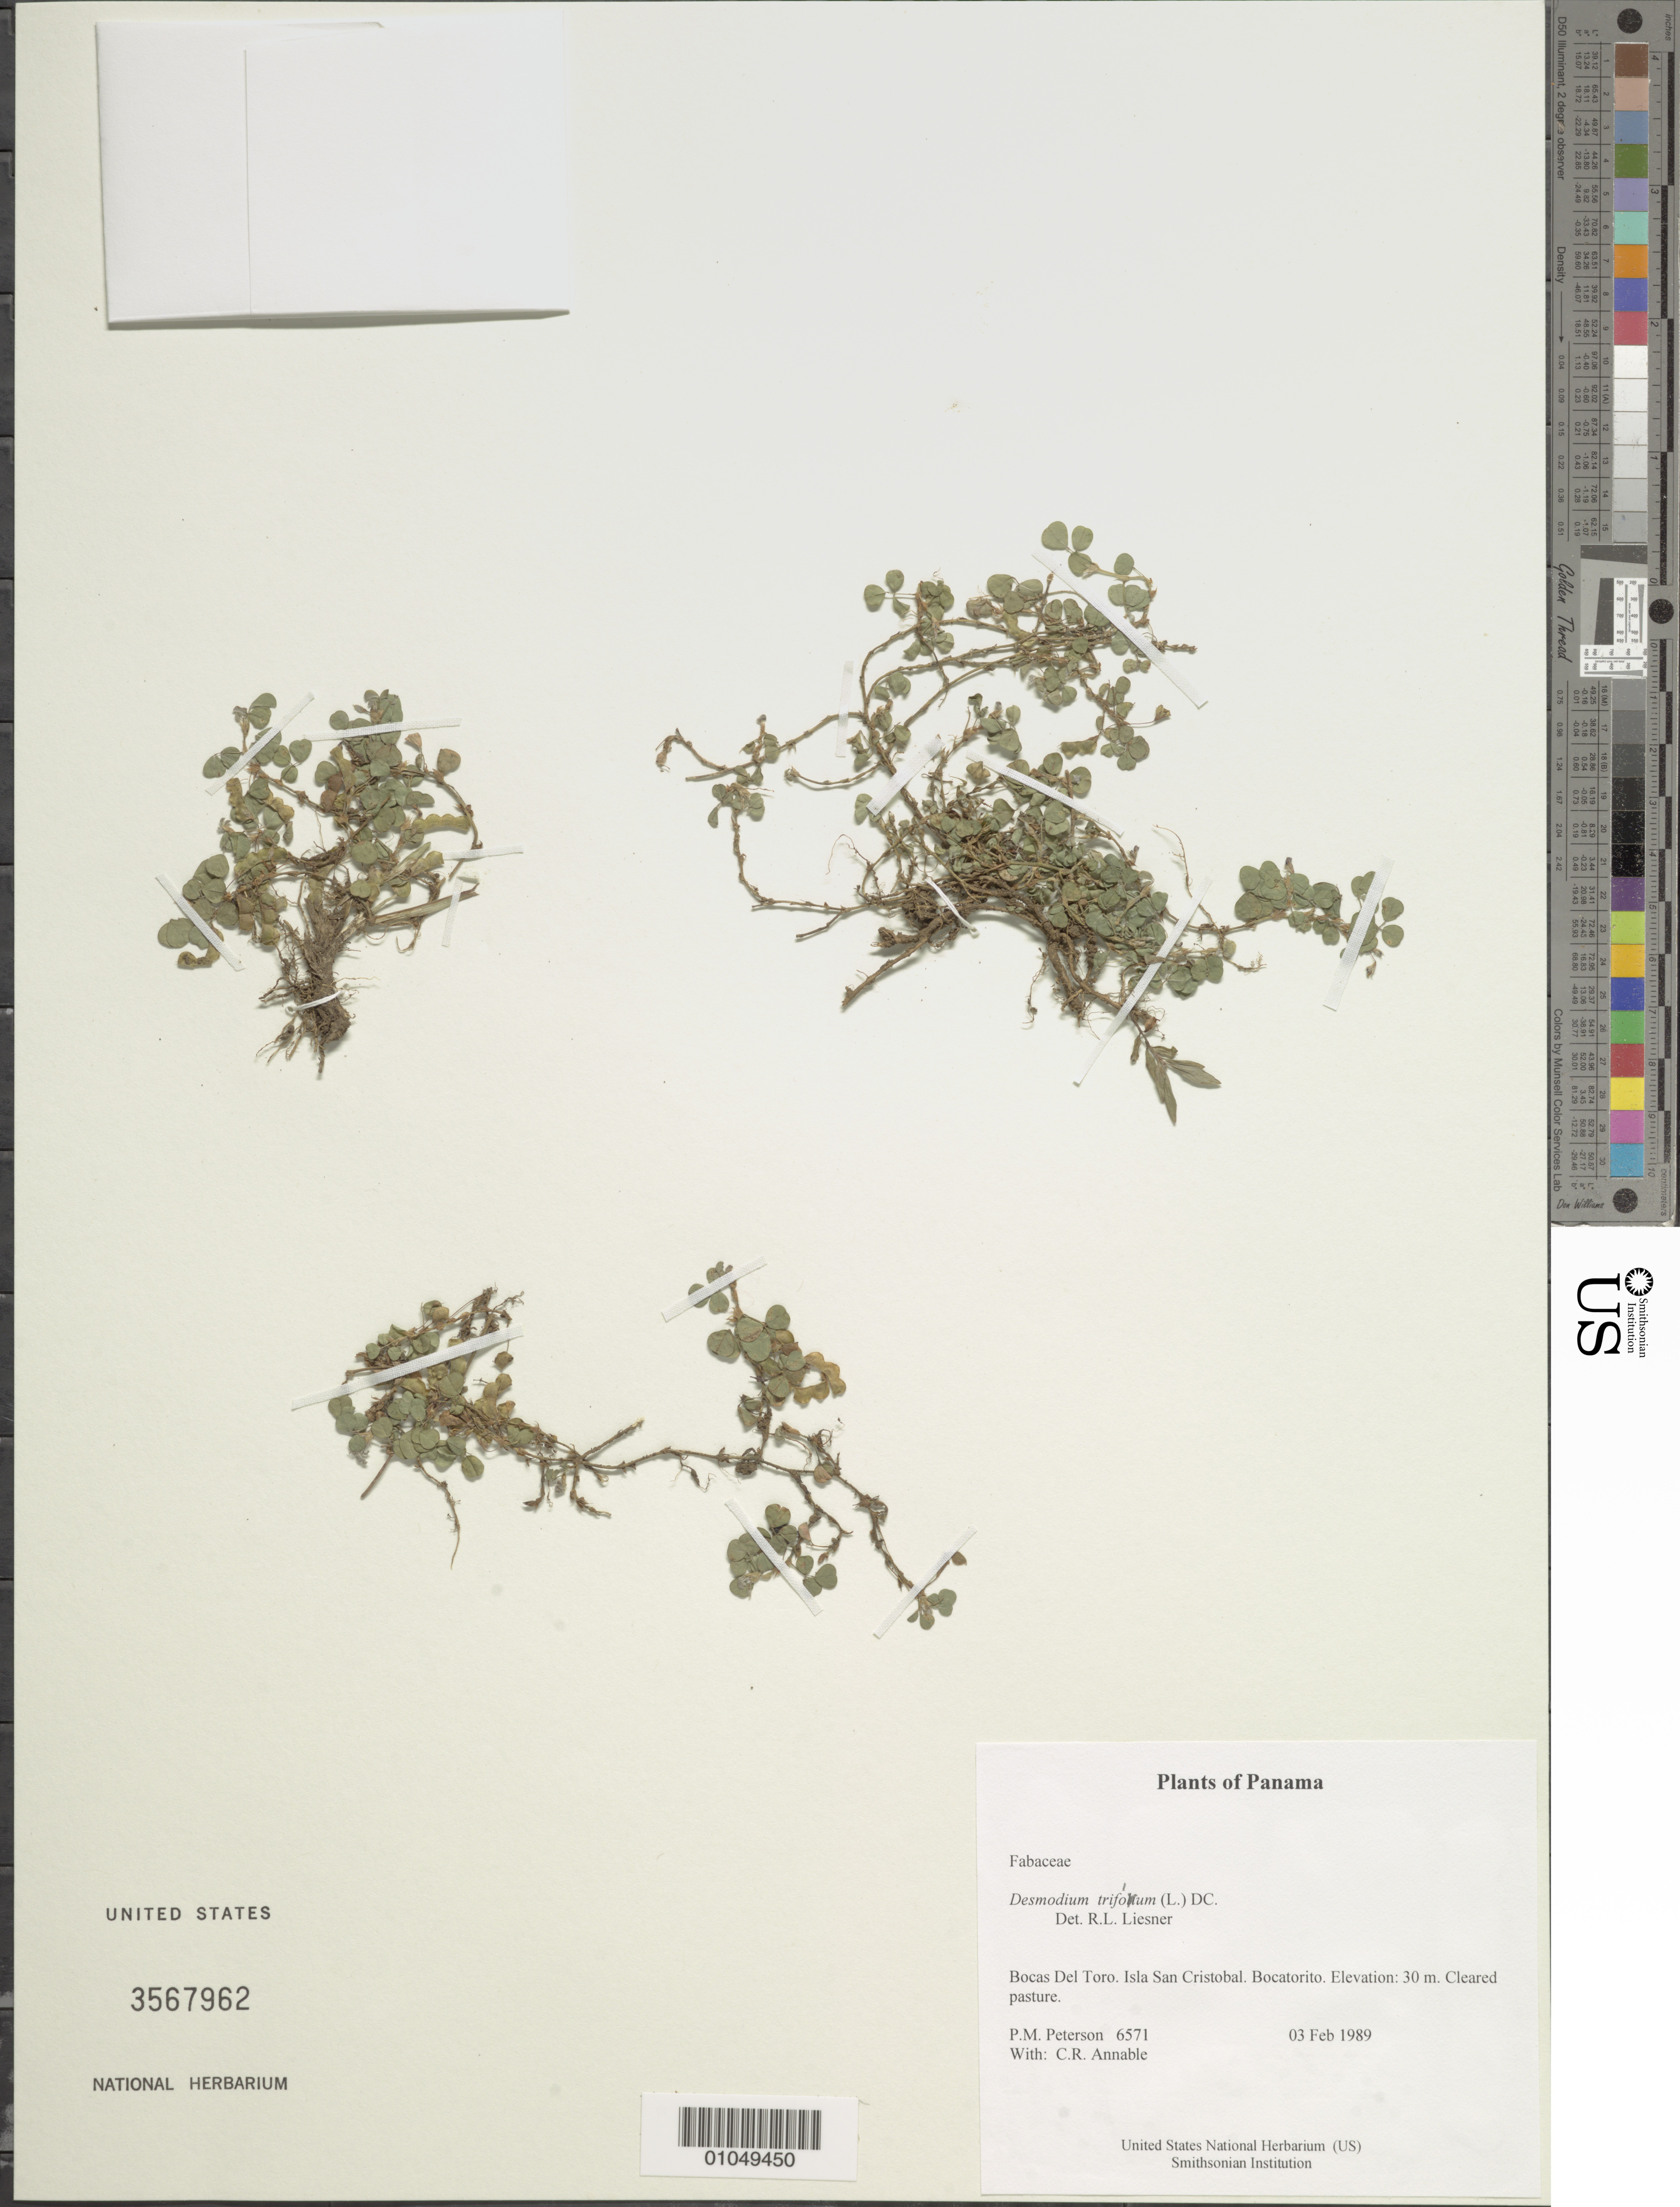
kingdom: Plantae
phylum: Tracheophyta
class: Magnoliopsida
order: Fabales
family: Fabaceae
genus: Grona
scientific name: Grona triflora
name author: (L.) H. Ohashi & K. Ohashi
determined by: Strong, Mark T., (BOT), Smithsonian Institution - National Museum of Natural History (UNITED STATES)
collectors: P. M. Peterson & C. R. Annable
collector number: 06571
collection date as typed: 03 Feb 1989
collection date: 1989-02-03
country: Panama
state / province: Bocas del Toro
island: San Cristobal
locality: Bocatorito.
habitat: Cleared pasture.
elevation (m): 30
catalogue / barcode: US 3567962